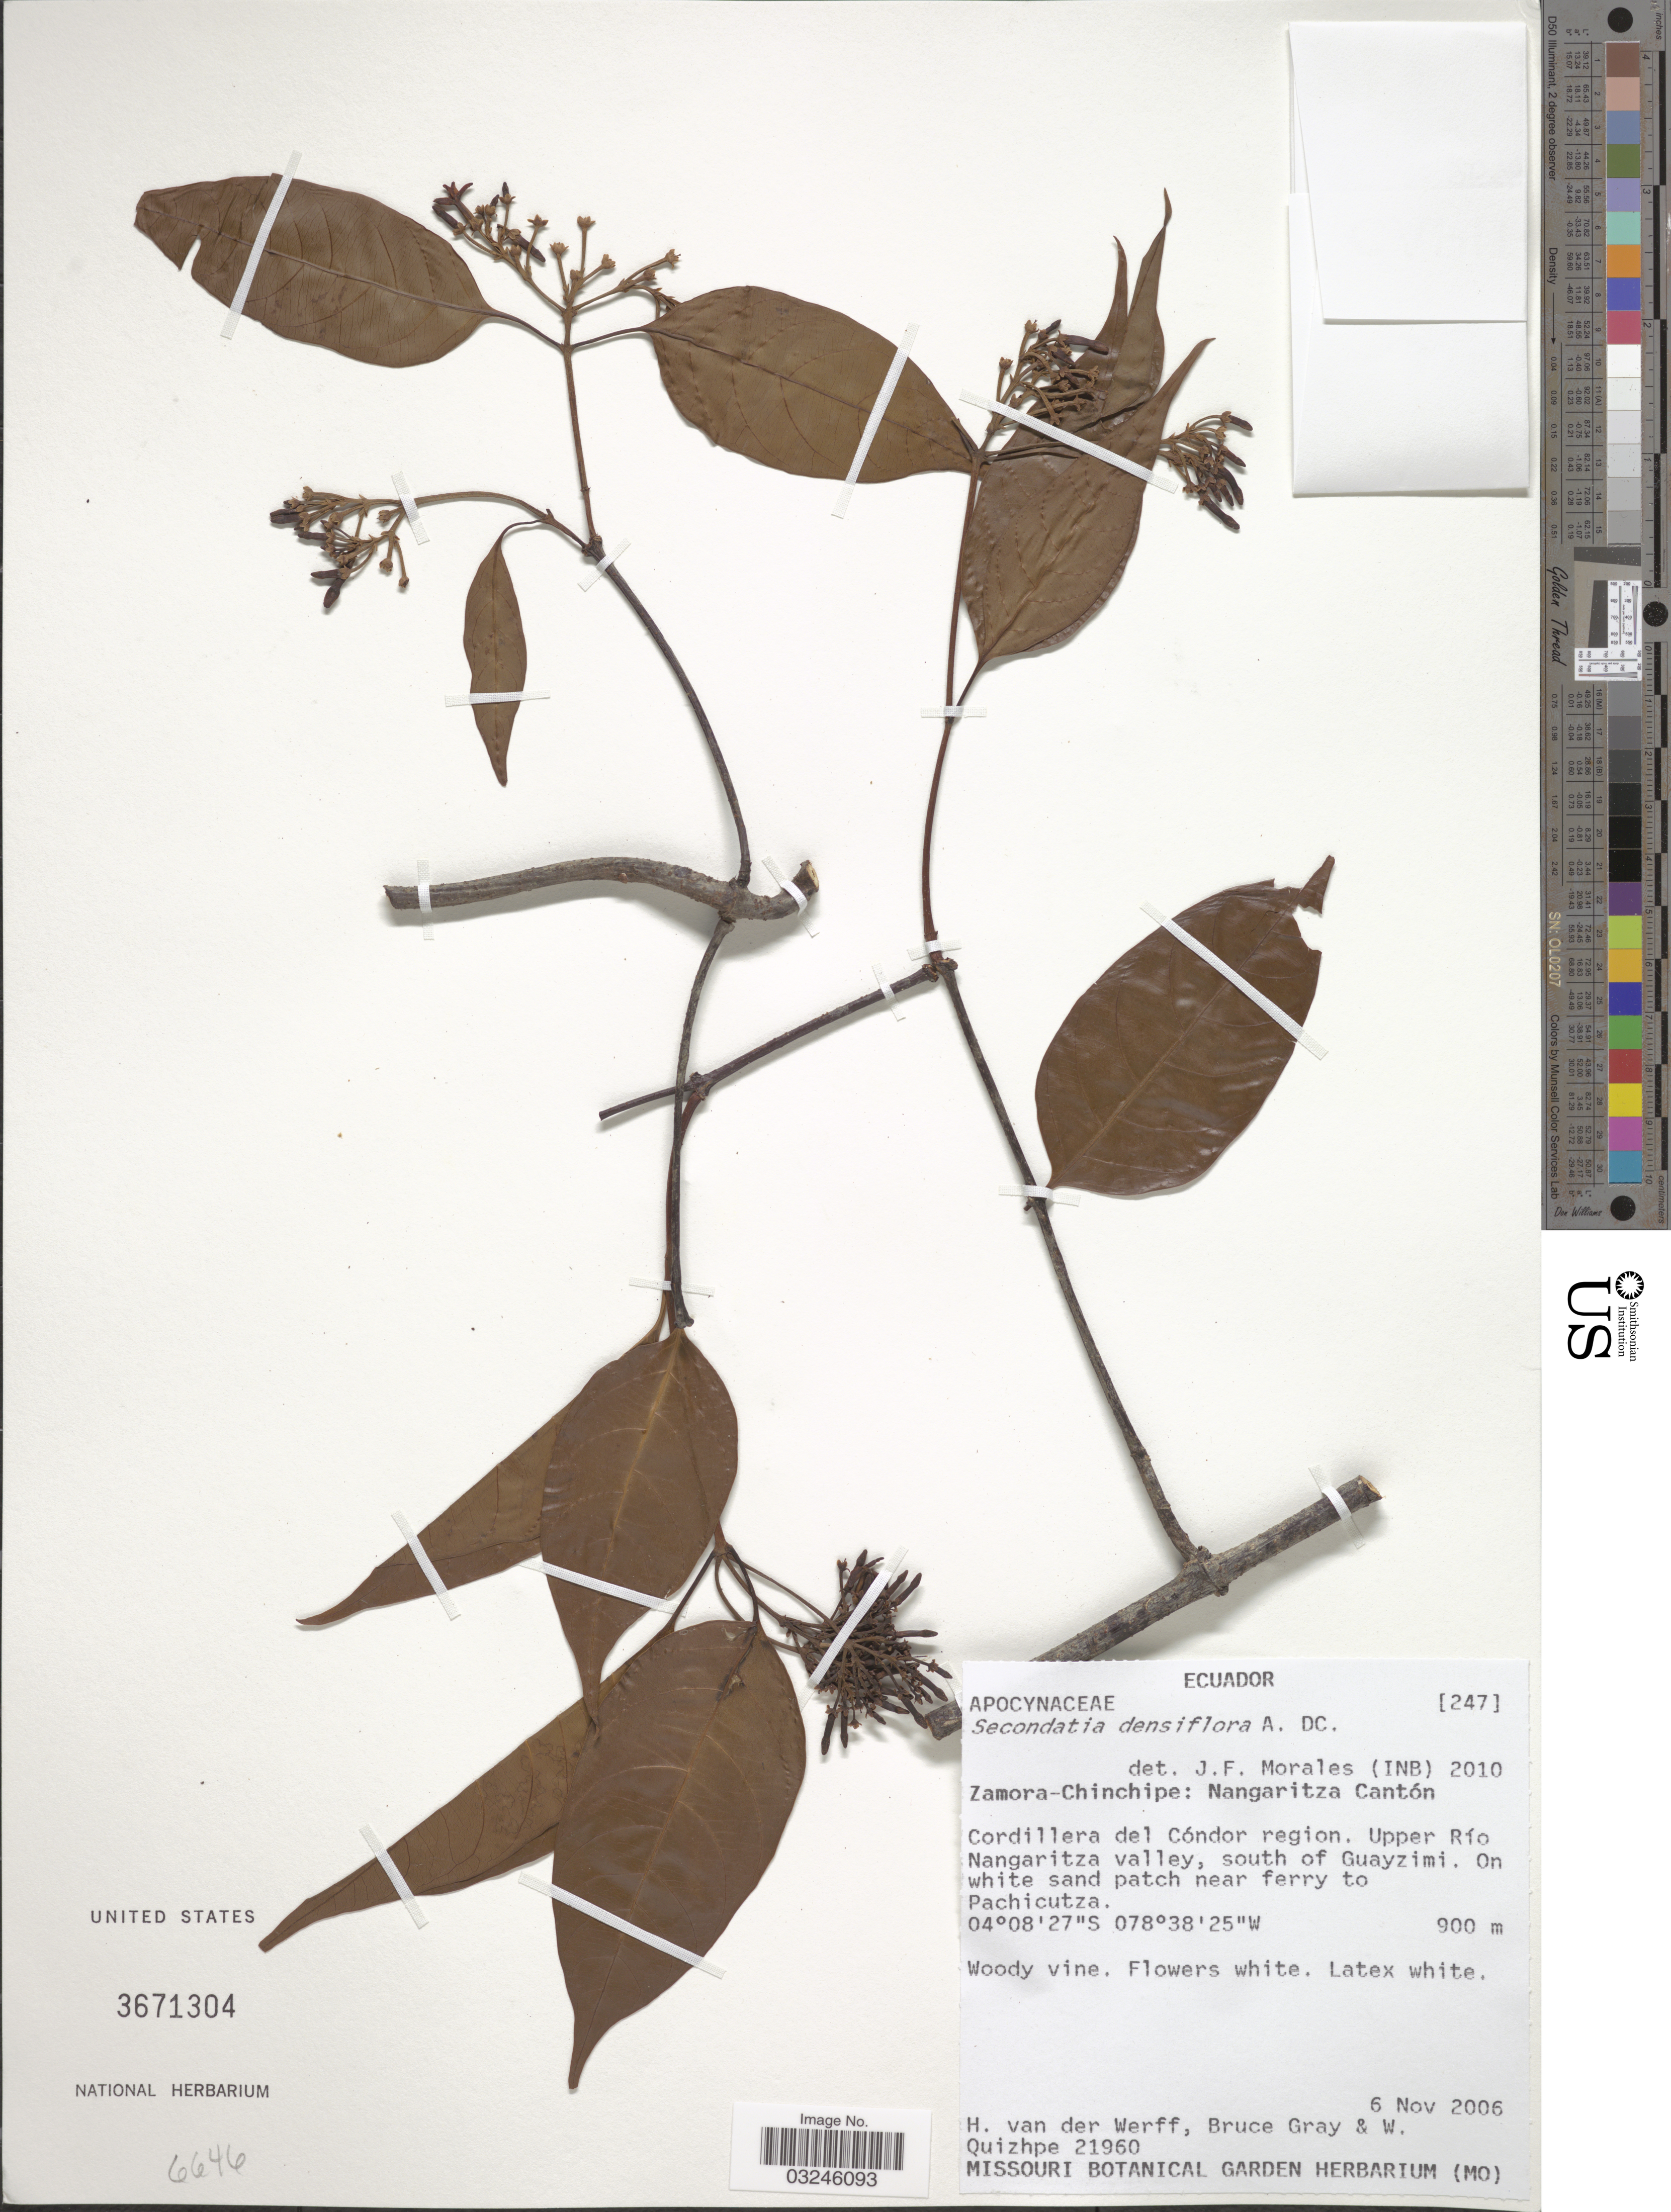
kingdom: Plantae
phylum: Tracheophyta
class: Magnoliopsida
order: Gentianales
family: Apocynaceae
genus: Secondatia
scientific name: Secondatia densiflora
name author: A. DC.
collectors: H. van der Werff, B. Gray & W. Quizhpe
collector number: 21960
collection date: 2006-11-06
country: Ecuador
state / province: Zamora-Chinchipe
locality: Nangaritza Cantón. Cordillera del Cóndor region. Upper Río Nangaritza valley, south of Guayzimi. On white sand patch near ferry to Pachicutza.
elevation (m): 900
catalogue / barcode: US 3671304